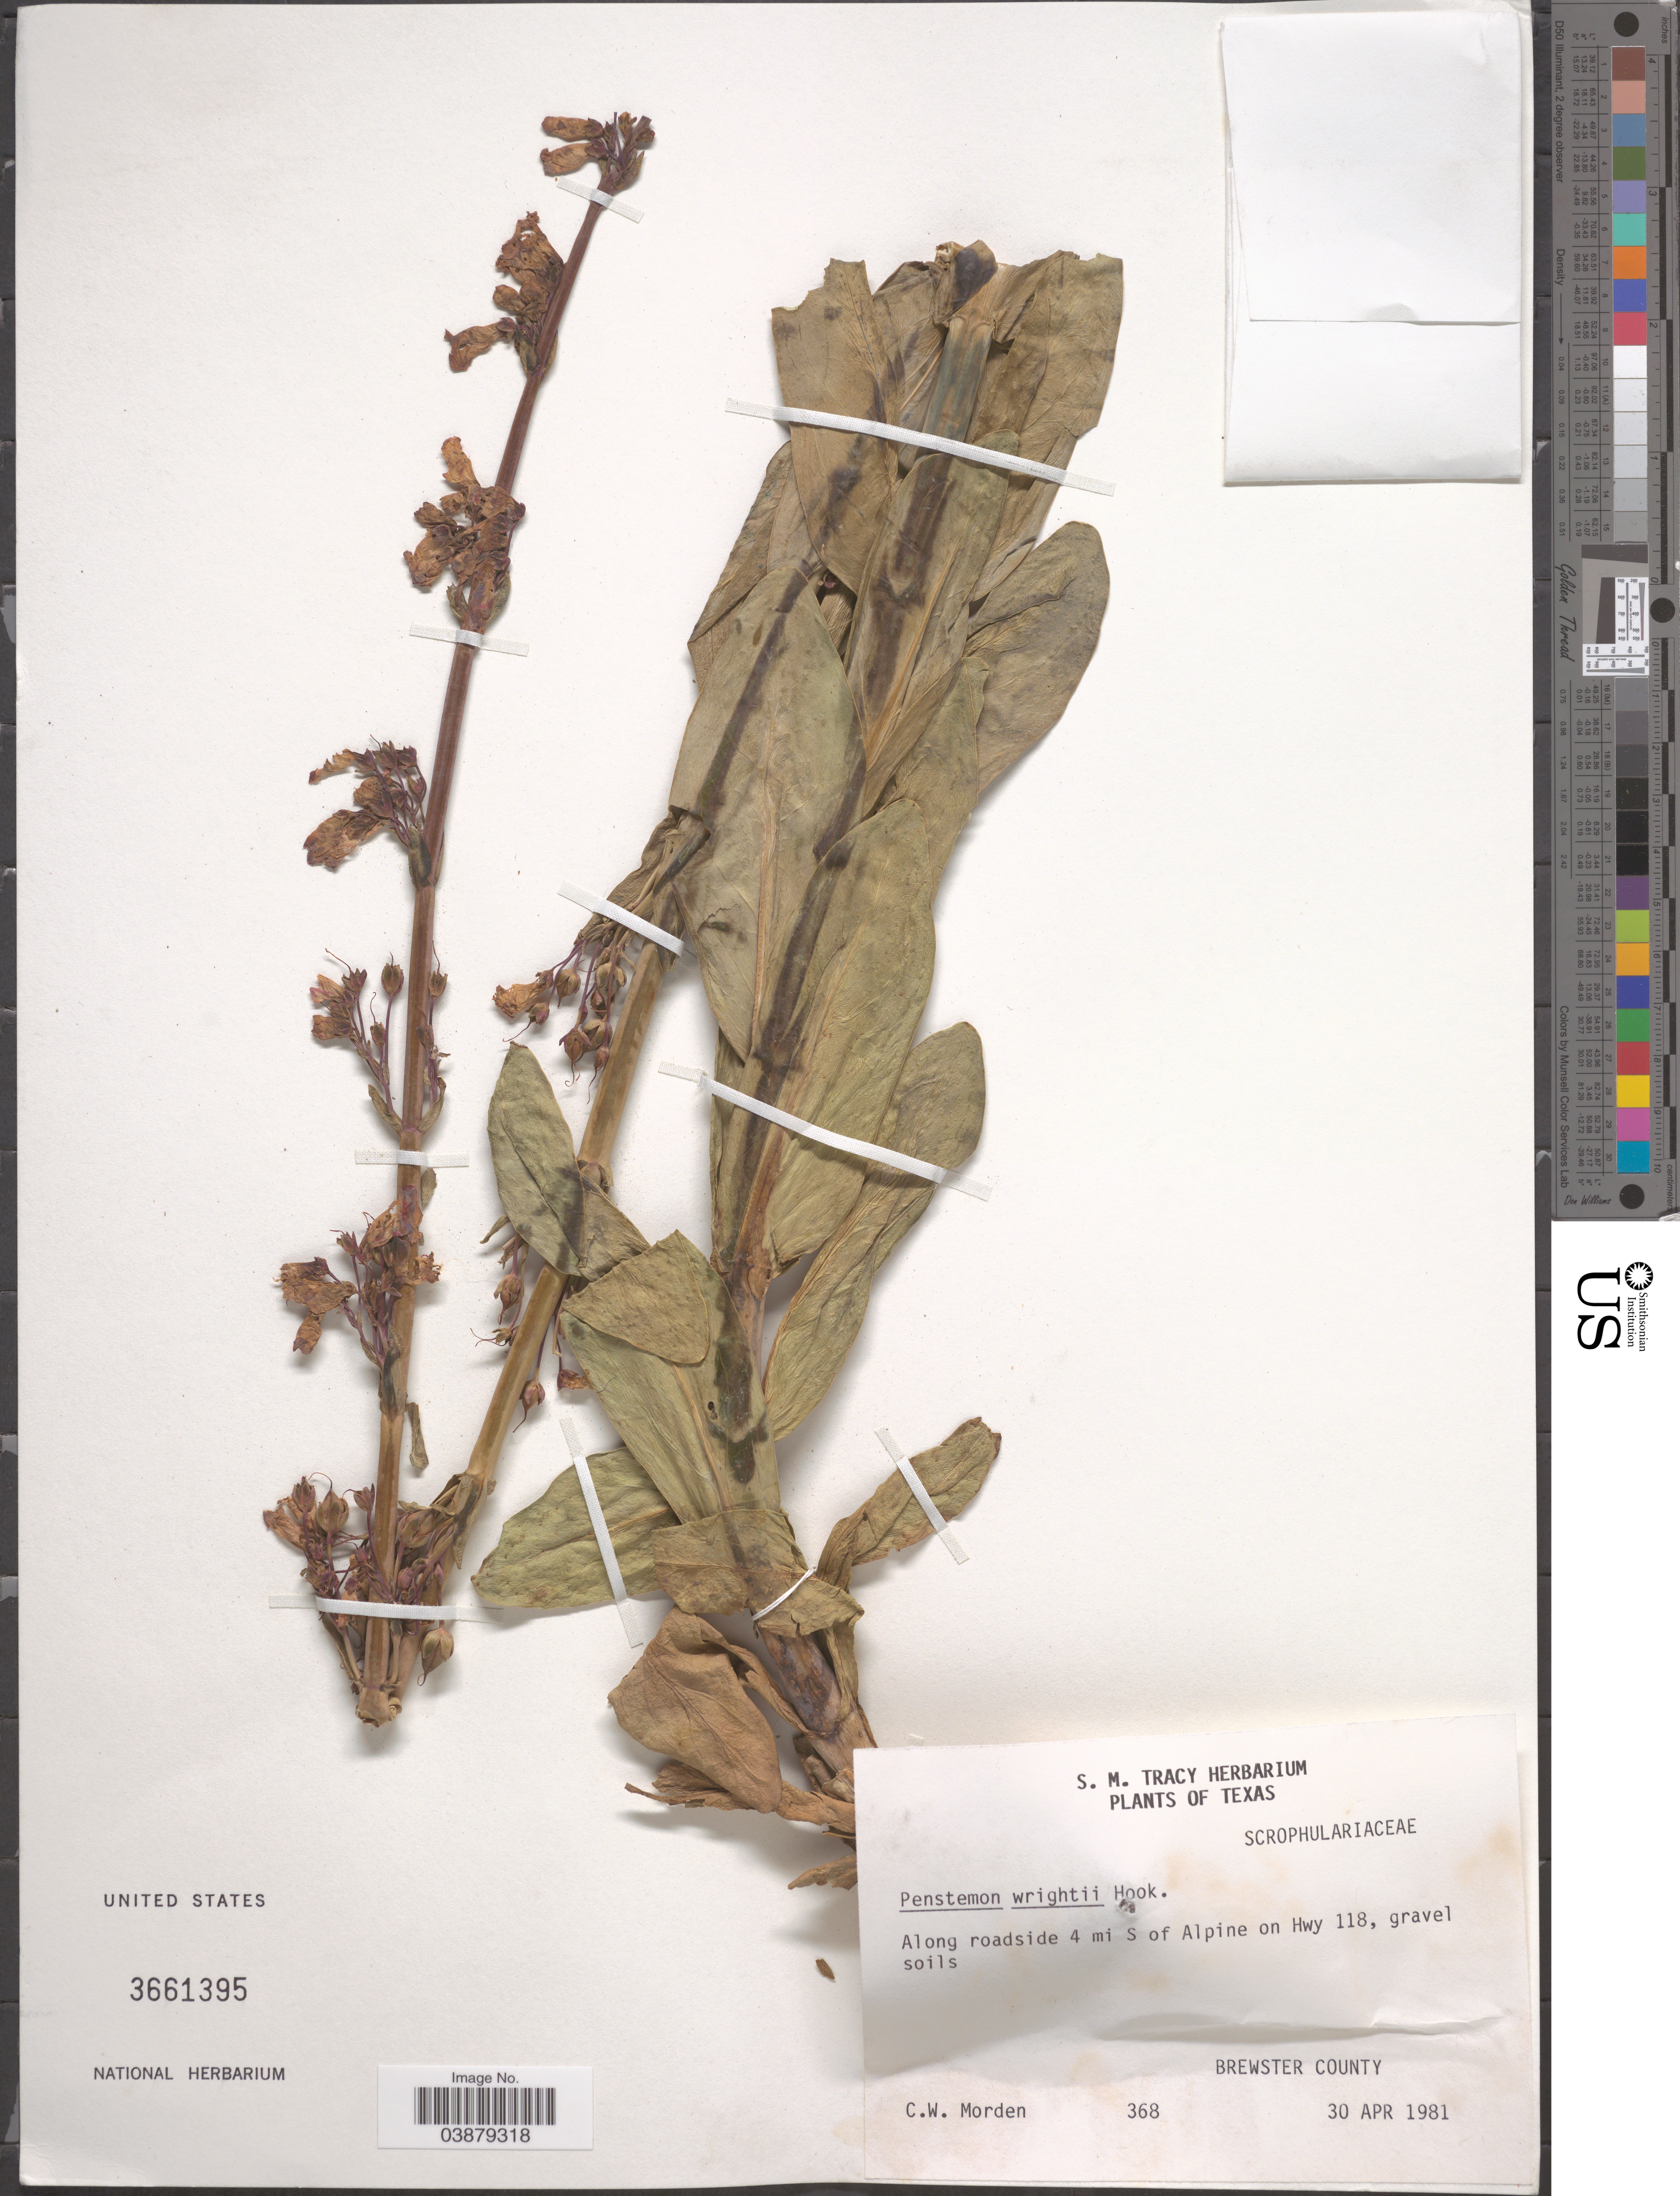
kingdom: Plantae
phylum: Tracheophyta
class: Magnoliopsida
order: Lamiales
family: Plantaginaceae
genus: Penstemon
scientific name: Penstemon wrightii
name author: Hook.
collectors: C. Morden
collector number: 368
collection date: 1981-04-30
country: United States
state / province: Texas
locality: Along roadside 4 mi S of Alpine on Hwy 118, gravel soils. Brewster County.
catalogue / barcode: US 3661395